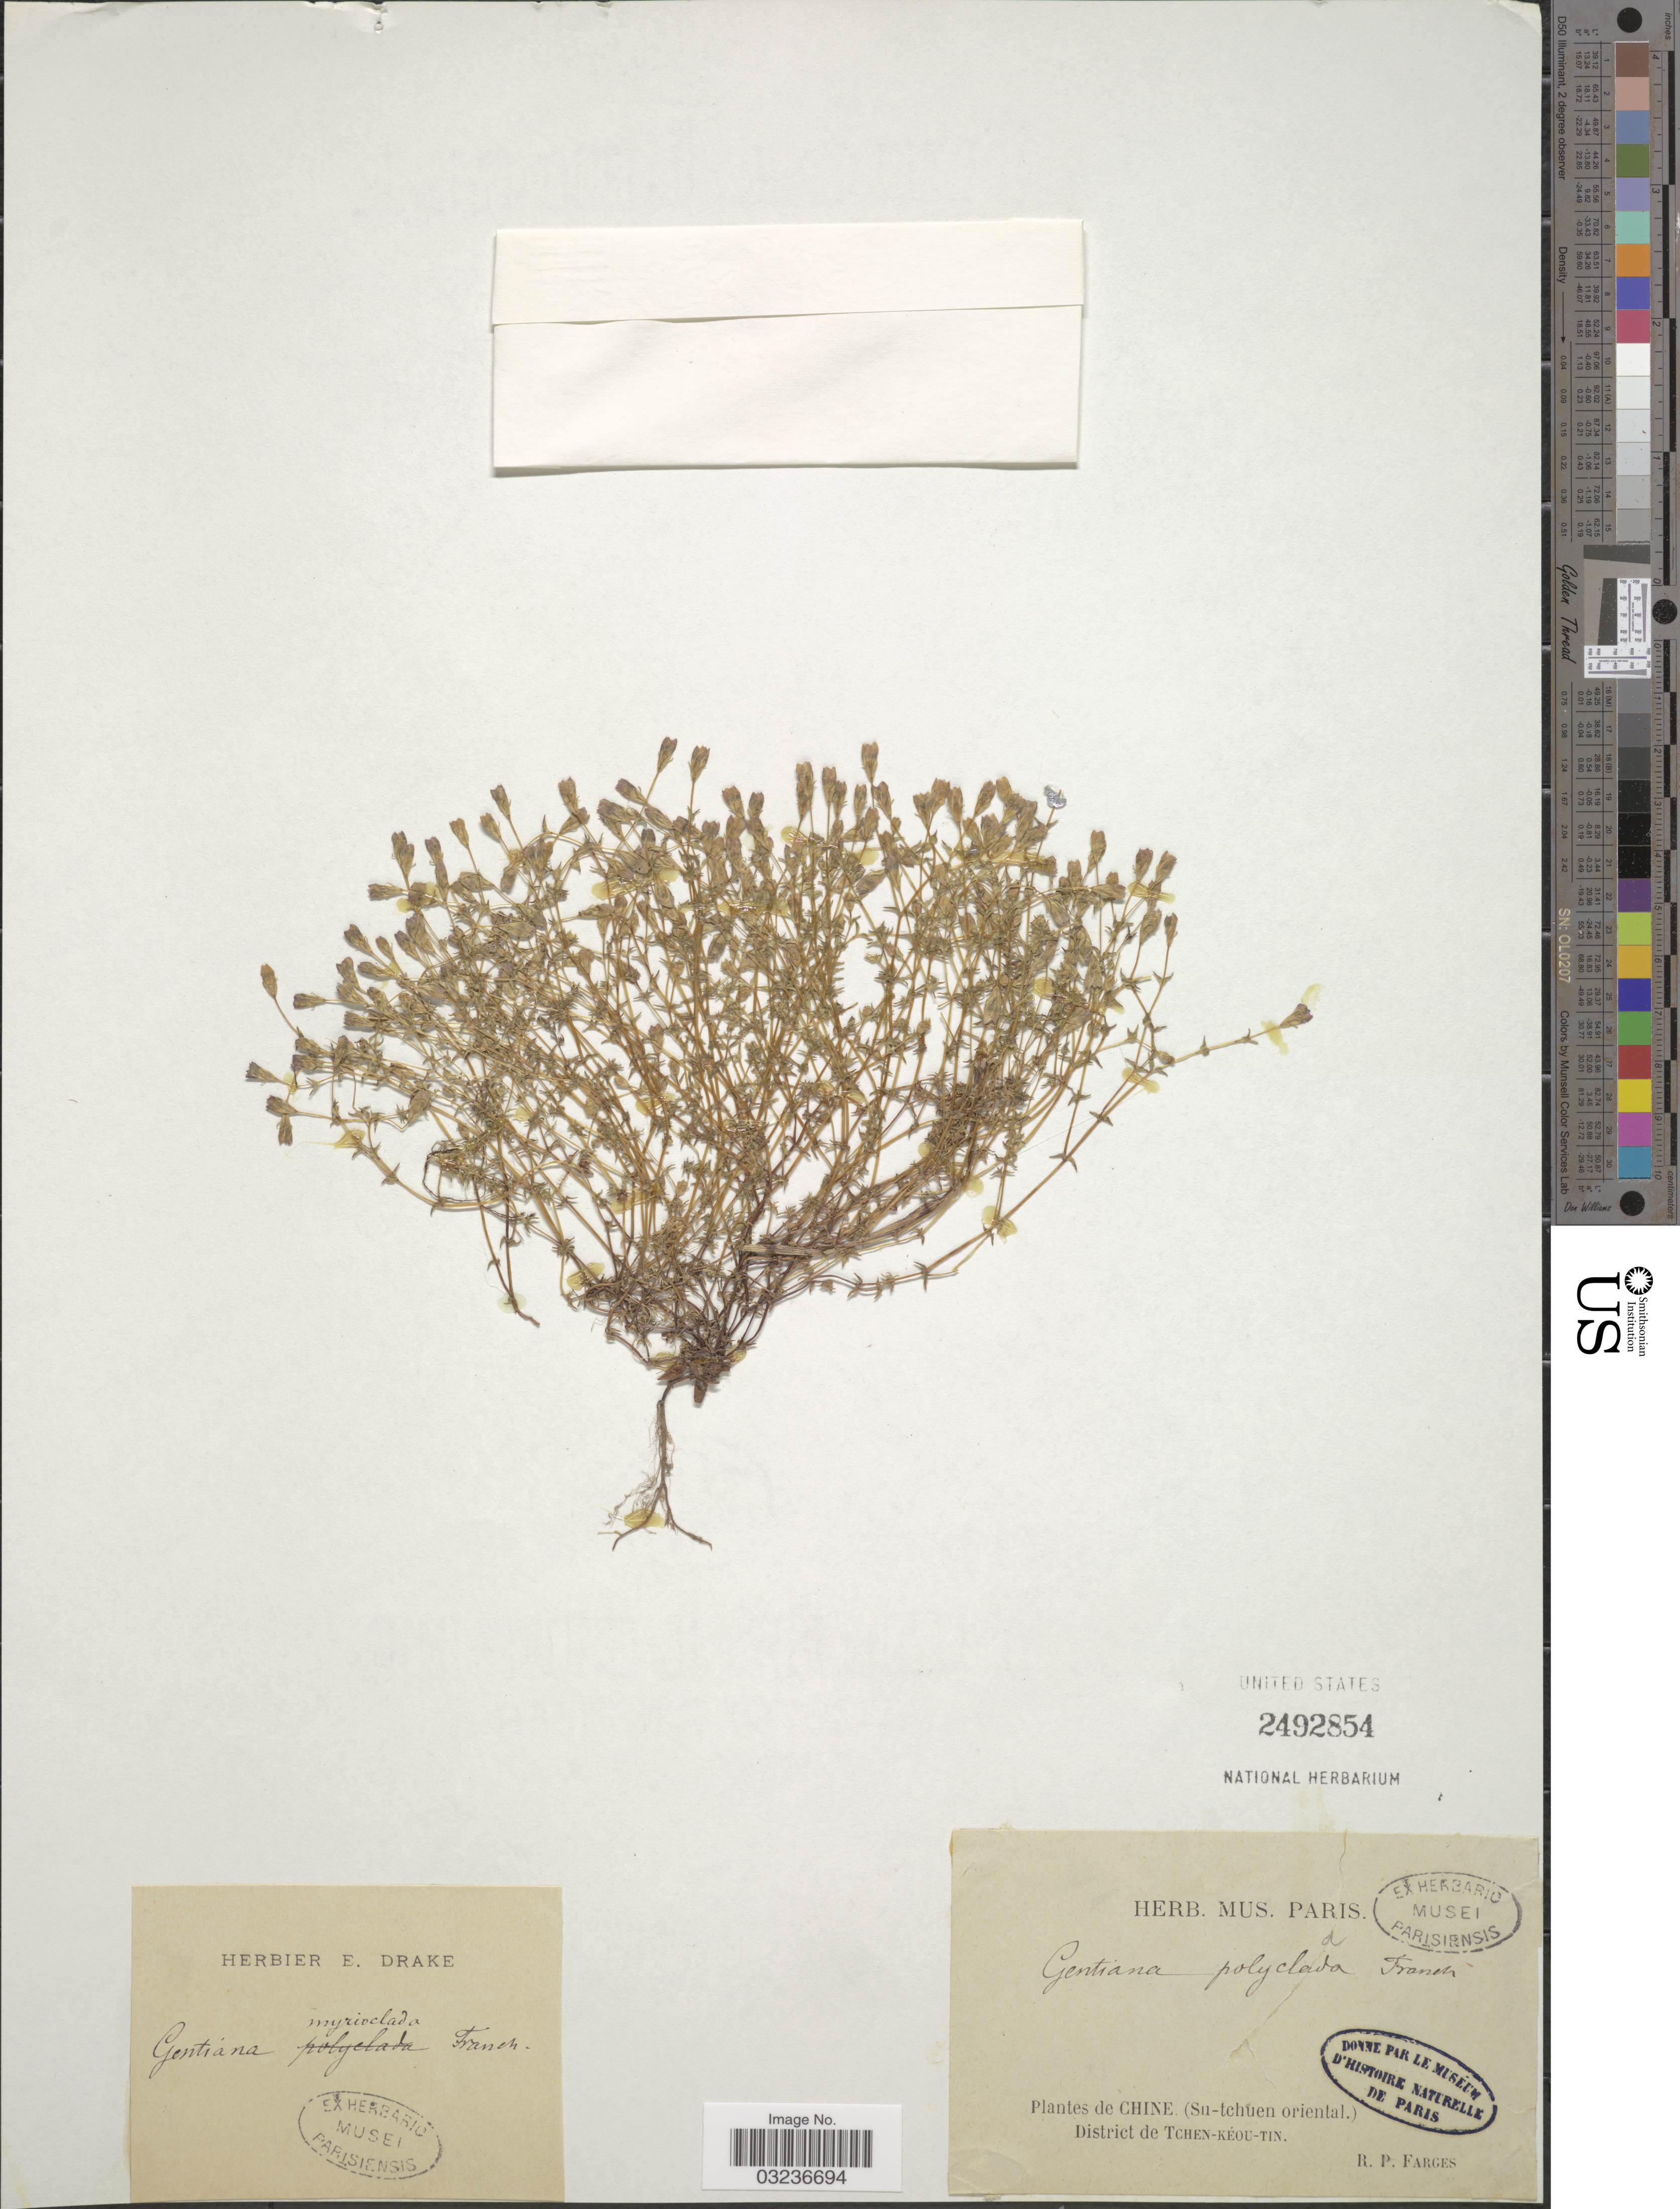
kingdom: Plantae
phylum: Tracheophyta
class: Magnoliopsida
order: Gentianales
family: Gentianaceae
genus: Gentiana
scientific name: Gentiana myrioclada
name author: Franch.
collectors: R. Farges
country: China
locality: Chine, (Su-tcheun oriental), District de Tchen-Kéou-Tin.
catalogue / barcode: US 2492854